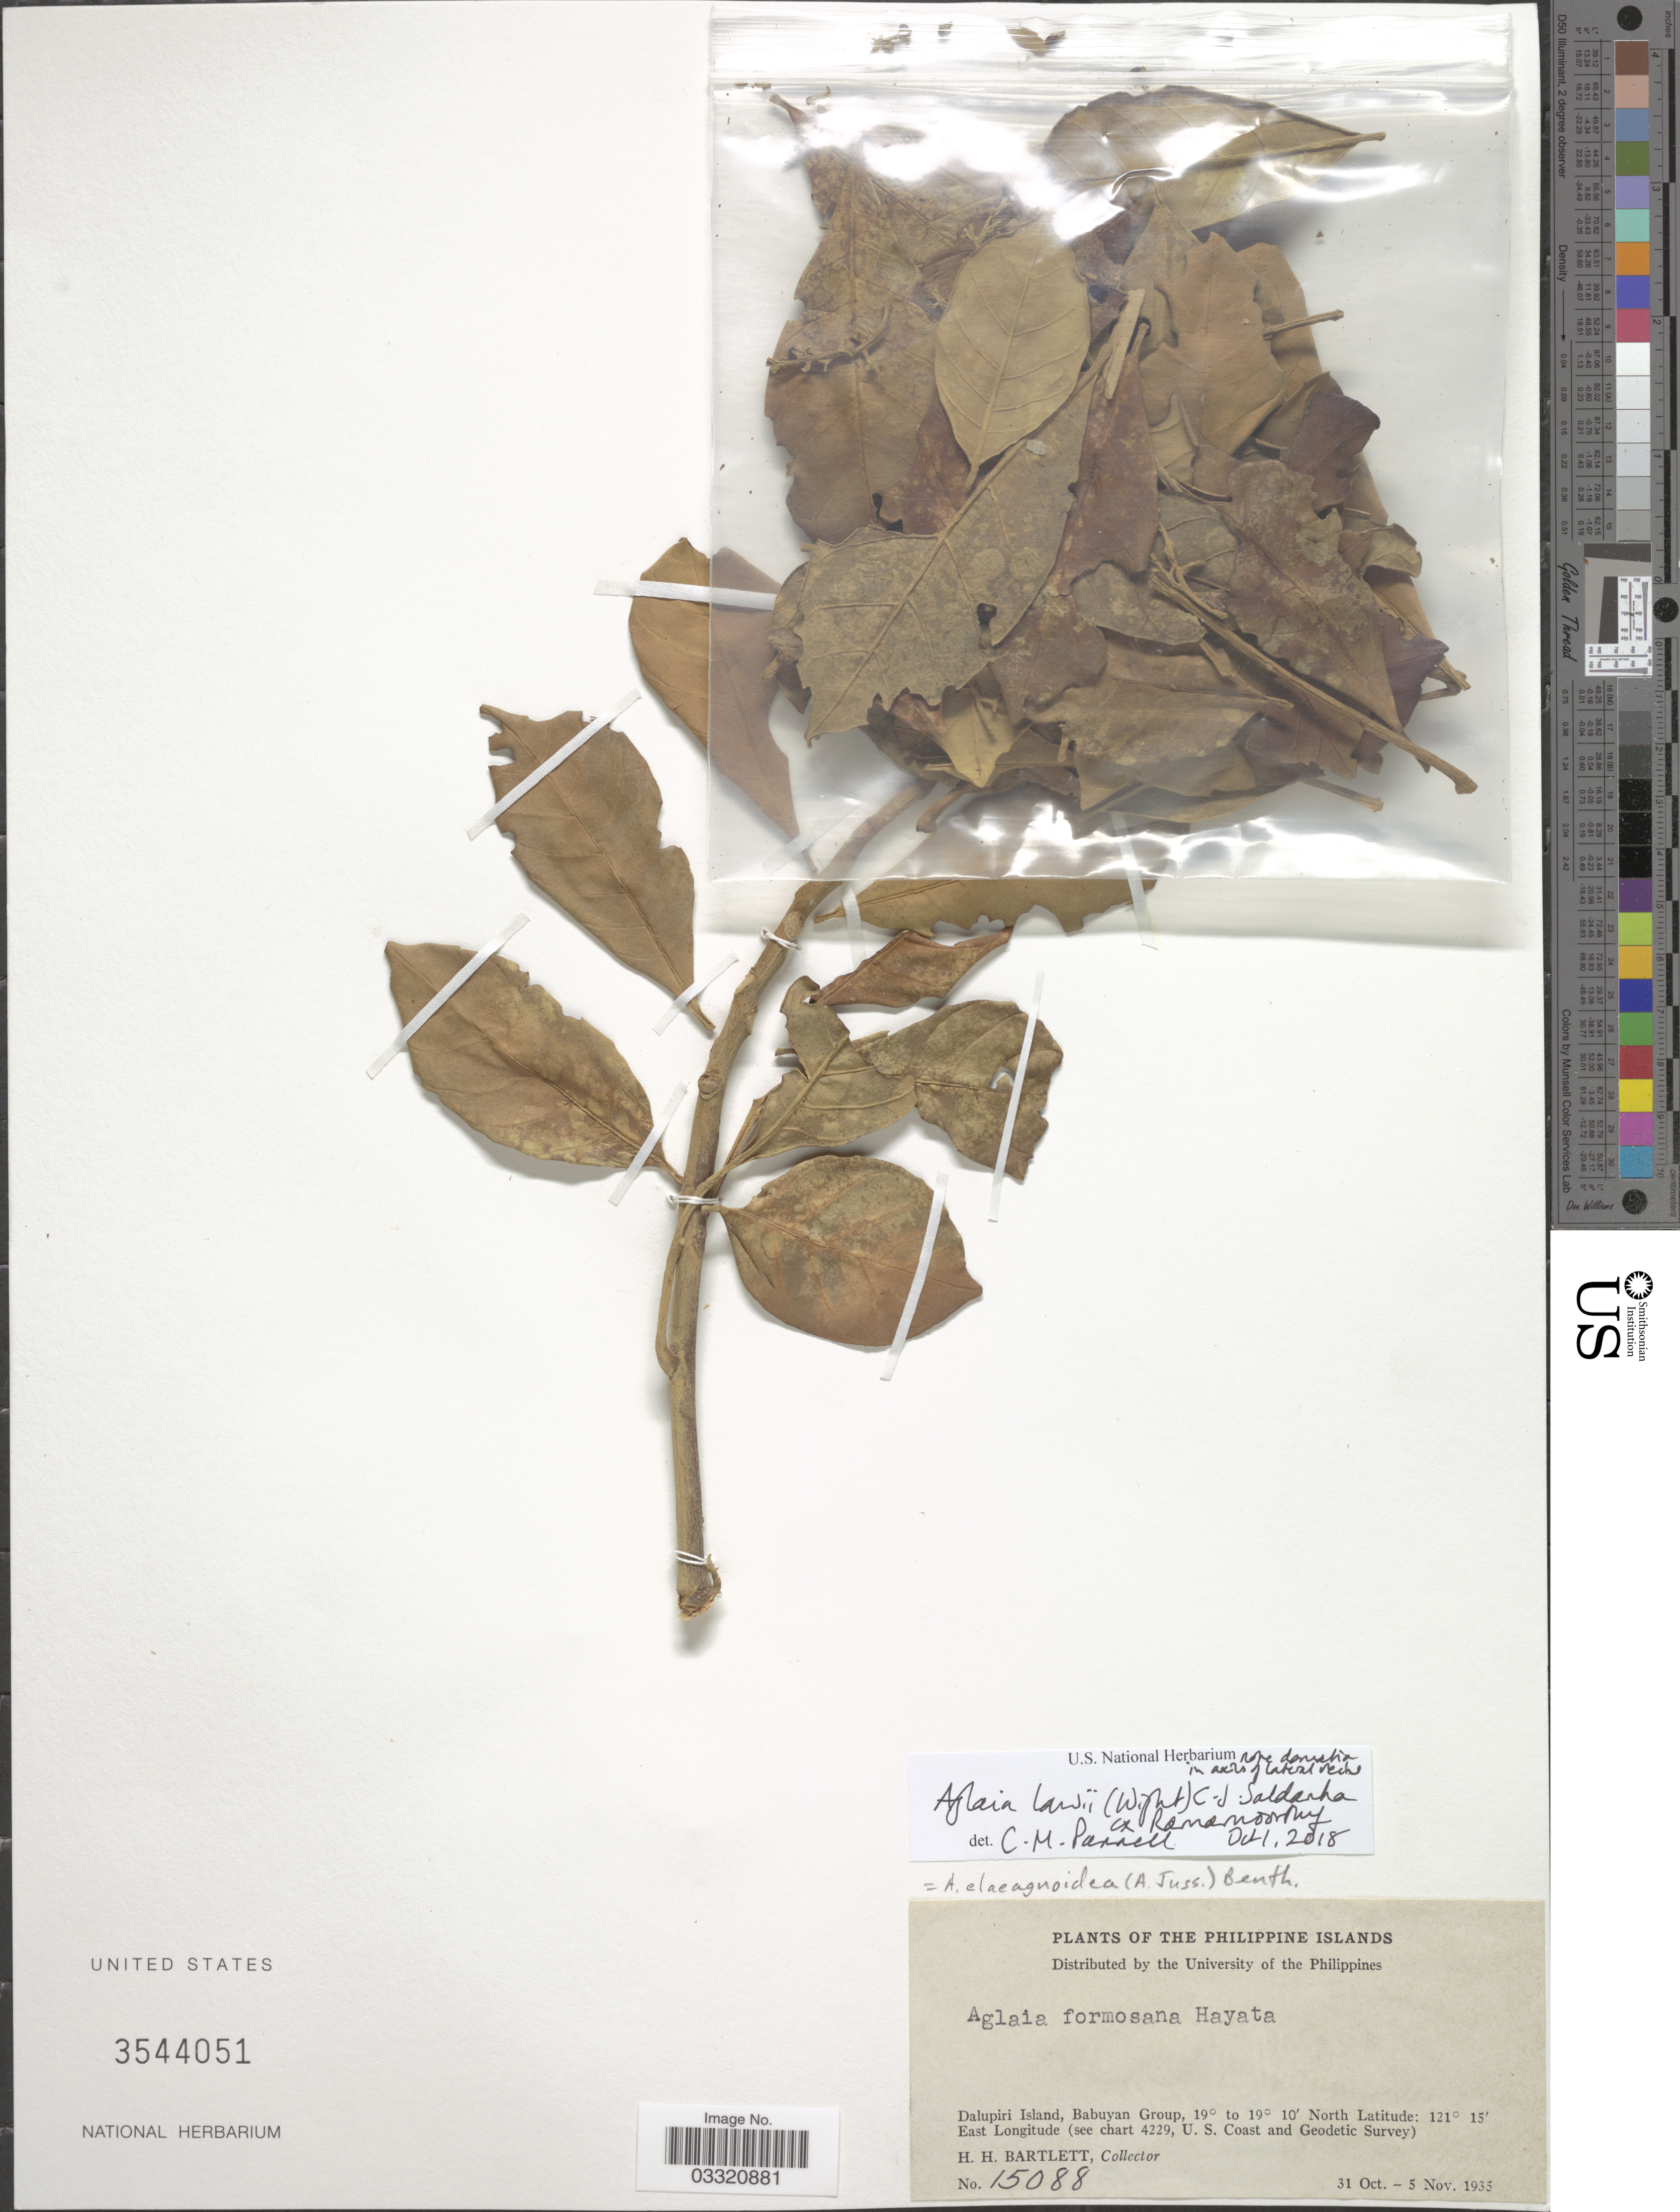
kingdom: Plantae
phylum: Tracheophyta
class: Magnoliopsida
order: Sapindales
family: Meliaceae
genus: Aglaia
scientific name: Aglaia lawii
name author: (Wight) C.J. Saldanha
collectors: H. H. Bartlett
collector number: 15088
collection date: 1935-10-31/1935-11-05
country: Philippines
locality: Dalupiri Island, Babuyan Group.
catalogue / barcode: US 3544051